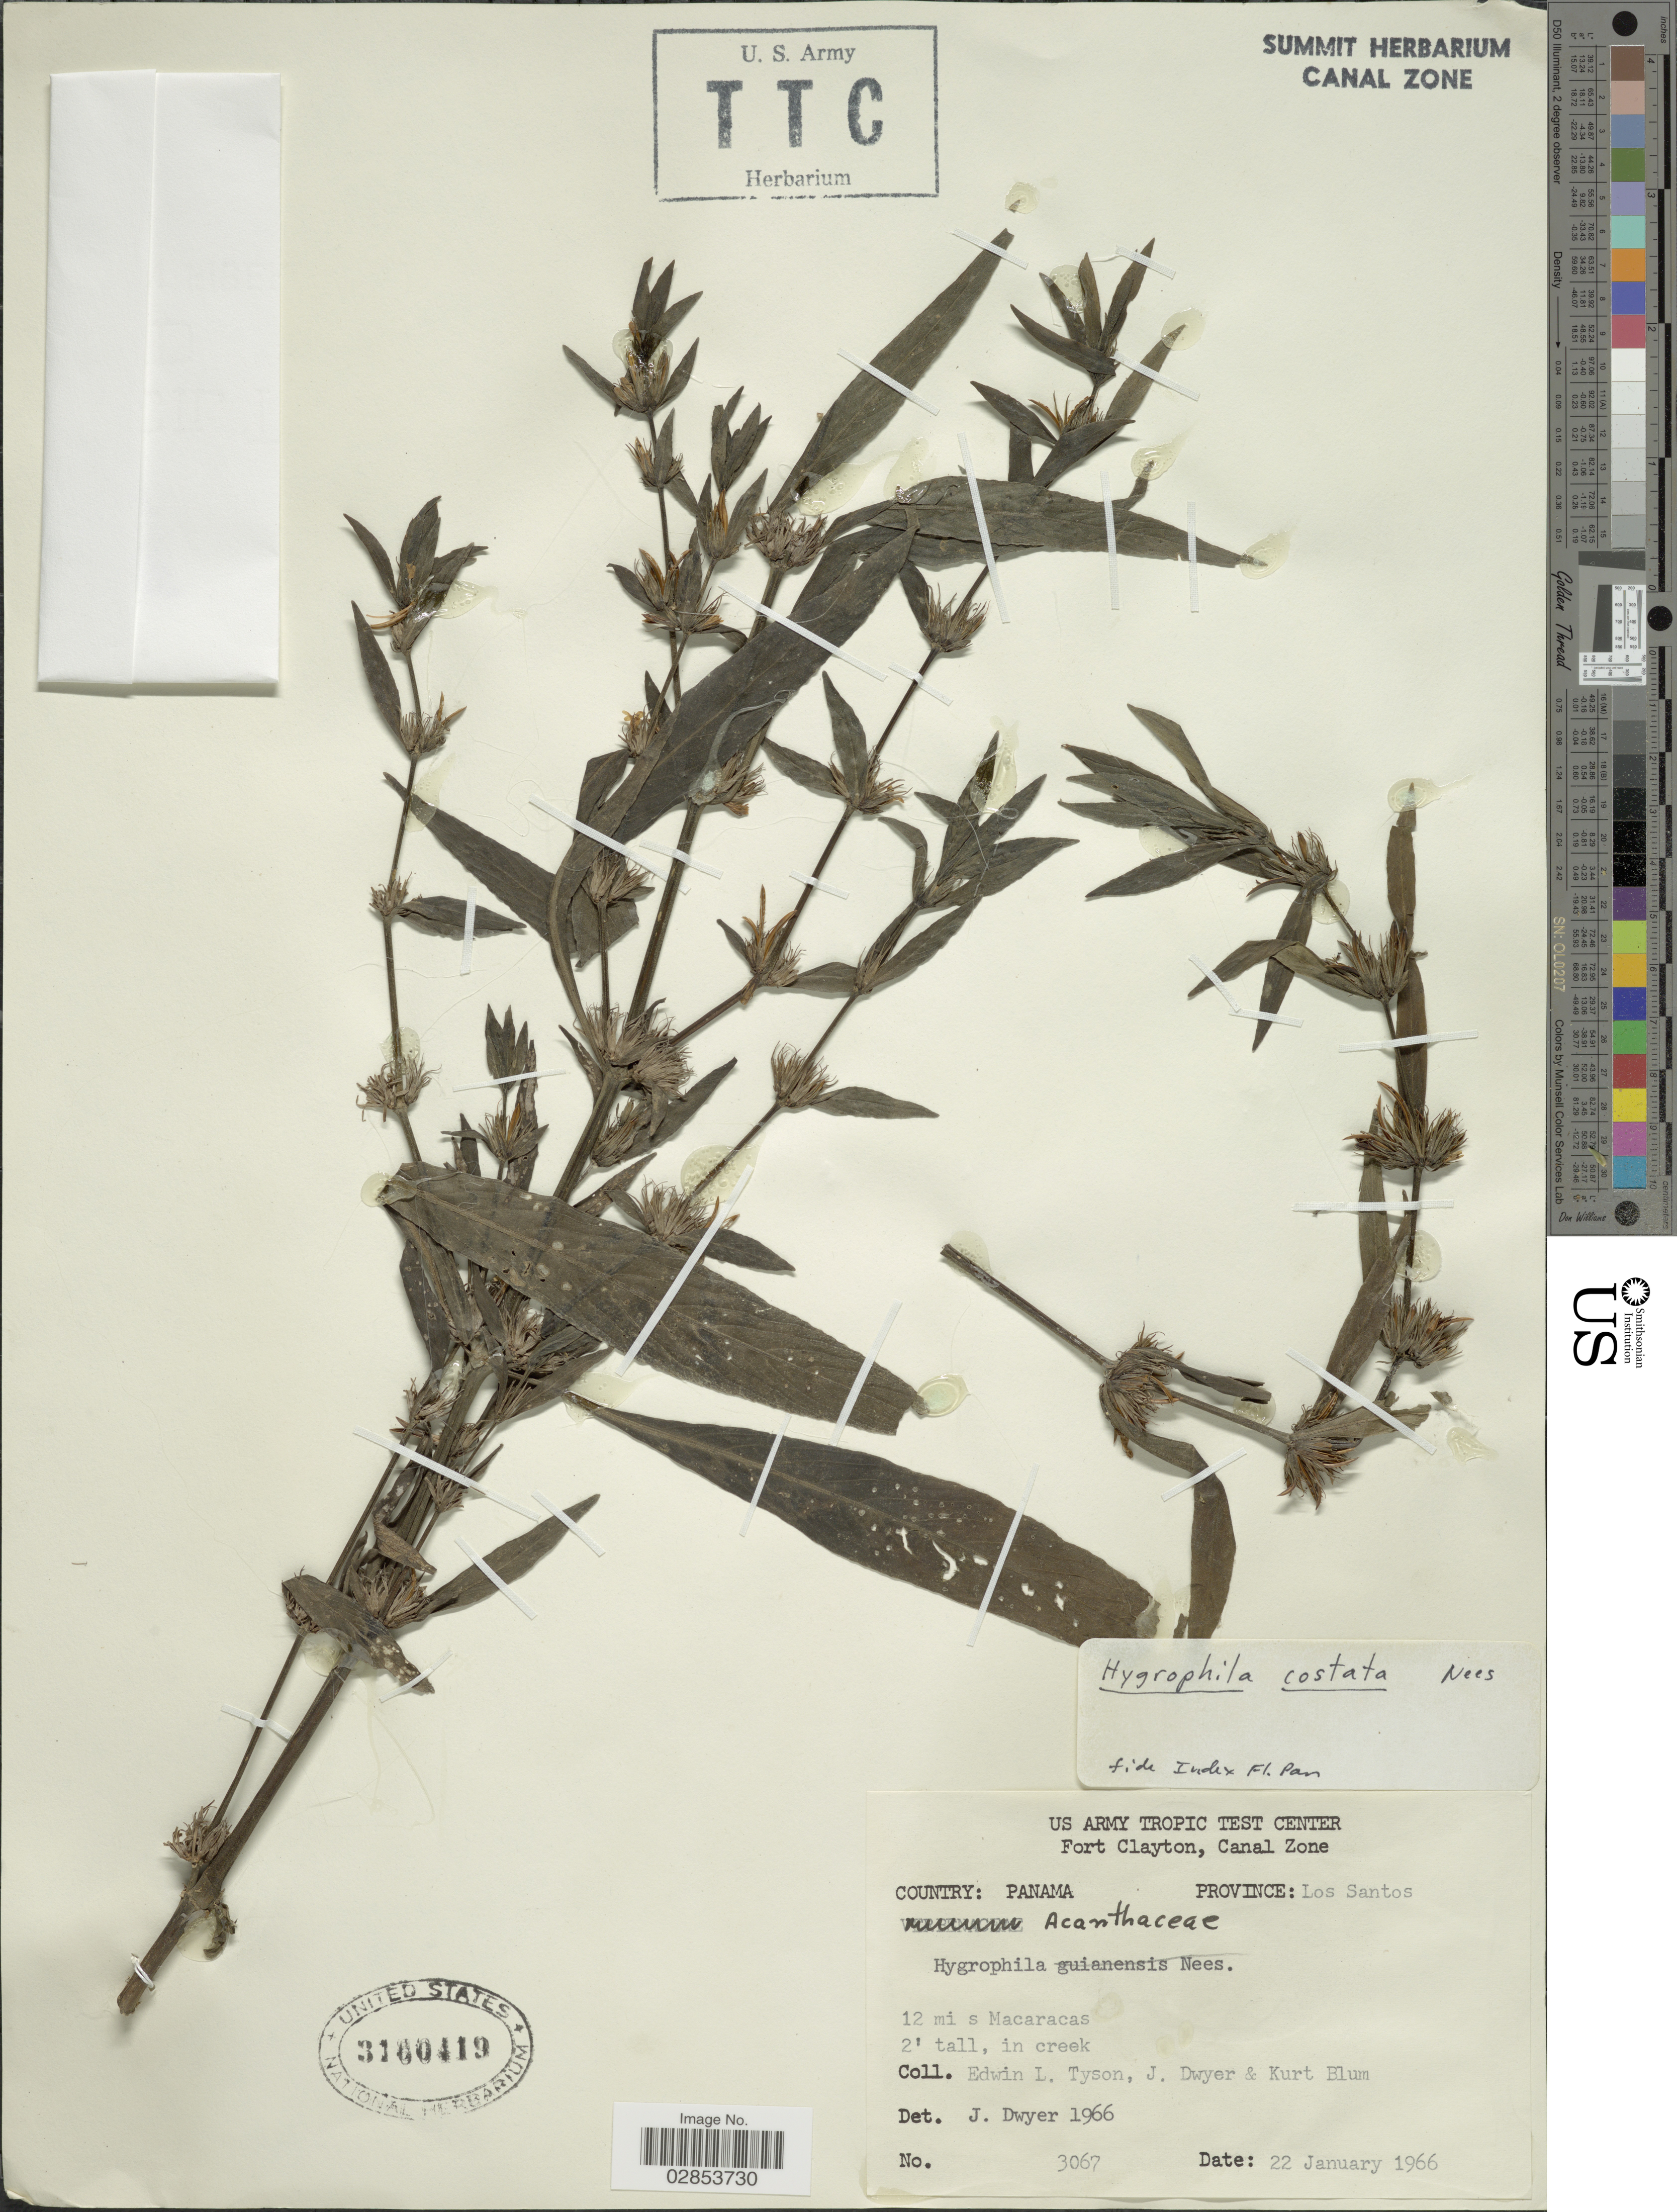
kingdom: Plantae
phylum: Tracheophyta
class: Magnoliopsida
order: Lamiales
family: Acanthaceae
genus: Hygrophila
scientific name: Hygrophila costata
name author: Nees & T. Nees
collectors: E. L. Tyson, J. Dwyer & K. E. Blum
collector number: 3067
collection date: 1966-01-22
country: Panama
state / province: Panamá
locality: Province: Los Santos, 12 mi S Macaracas.